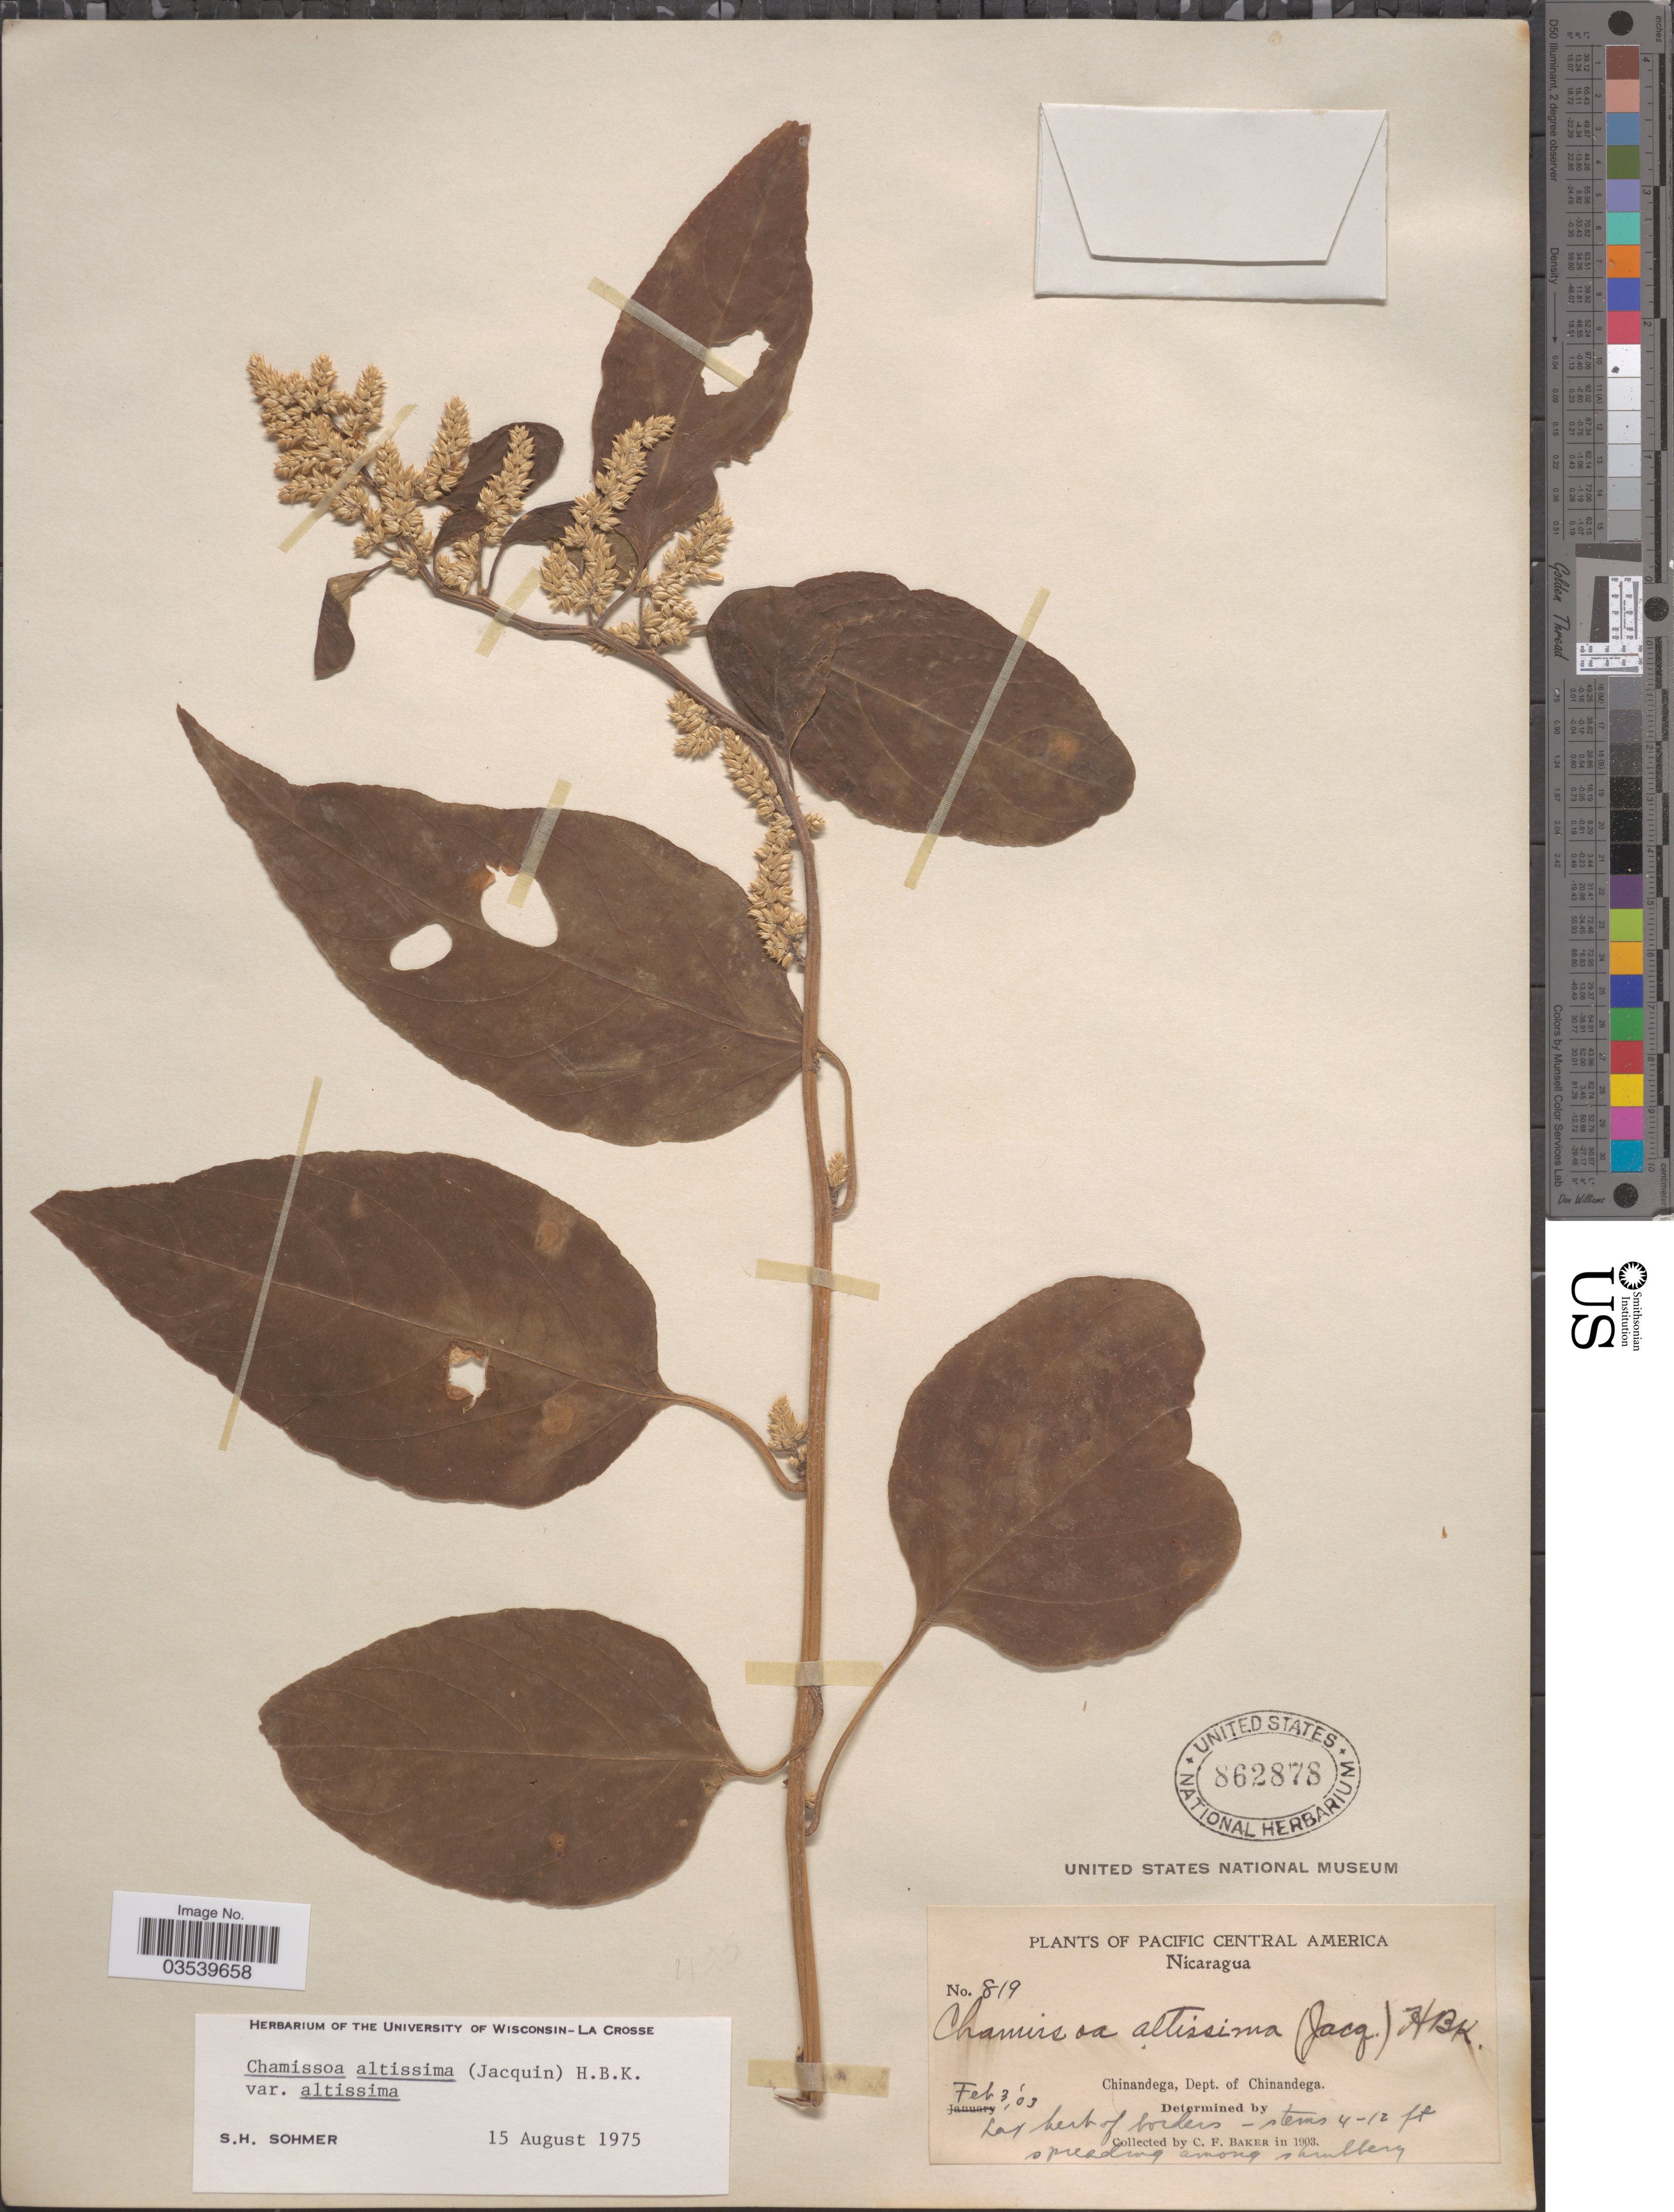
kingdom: Plantae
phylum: Tracheophyta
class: Magnoliopsida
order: Caryophyllales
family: Amaranthaceae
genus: Chamissoa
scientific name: Chamissoa altissima var. altissima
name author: (Jacq.) Kunth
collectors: C. F. Baker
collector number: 819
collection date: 1903-02-03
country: Nicaragua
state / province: Chinandega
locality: Pacific Central America. Dept. of Chinandega.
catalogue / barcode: US 862878